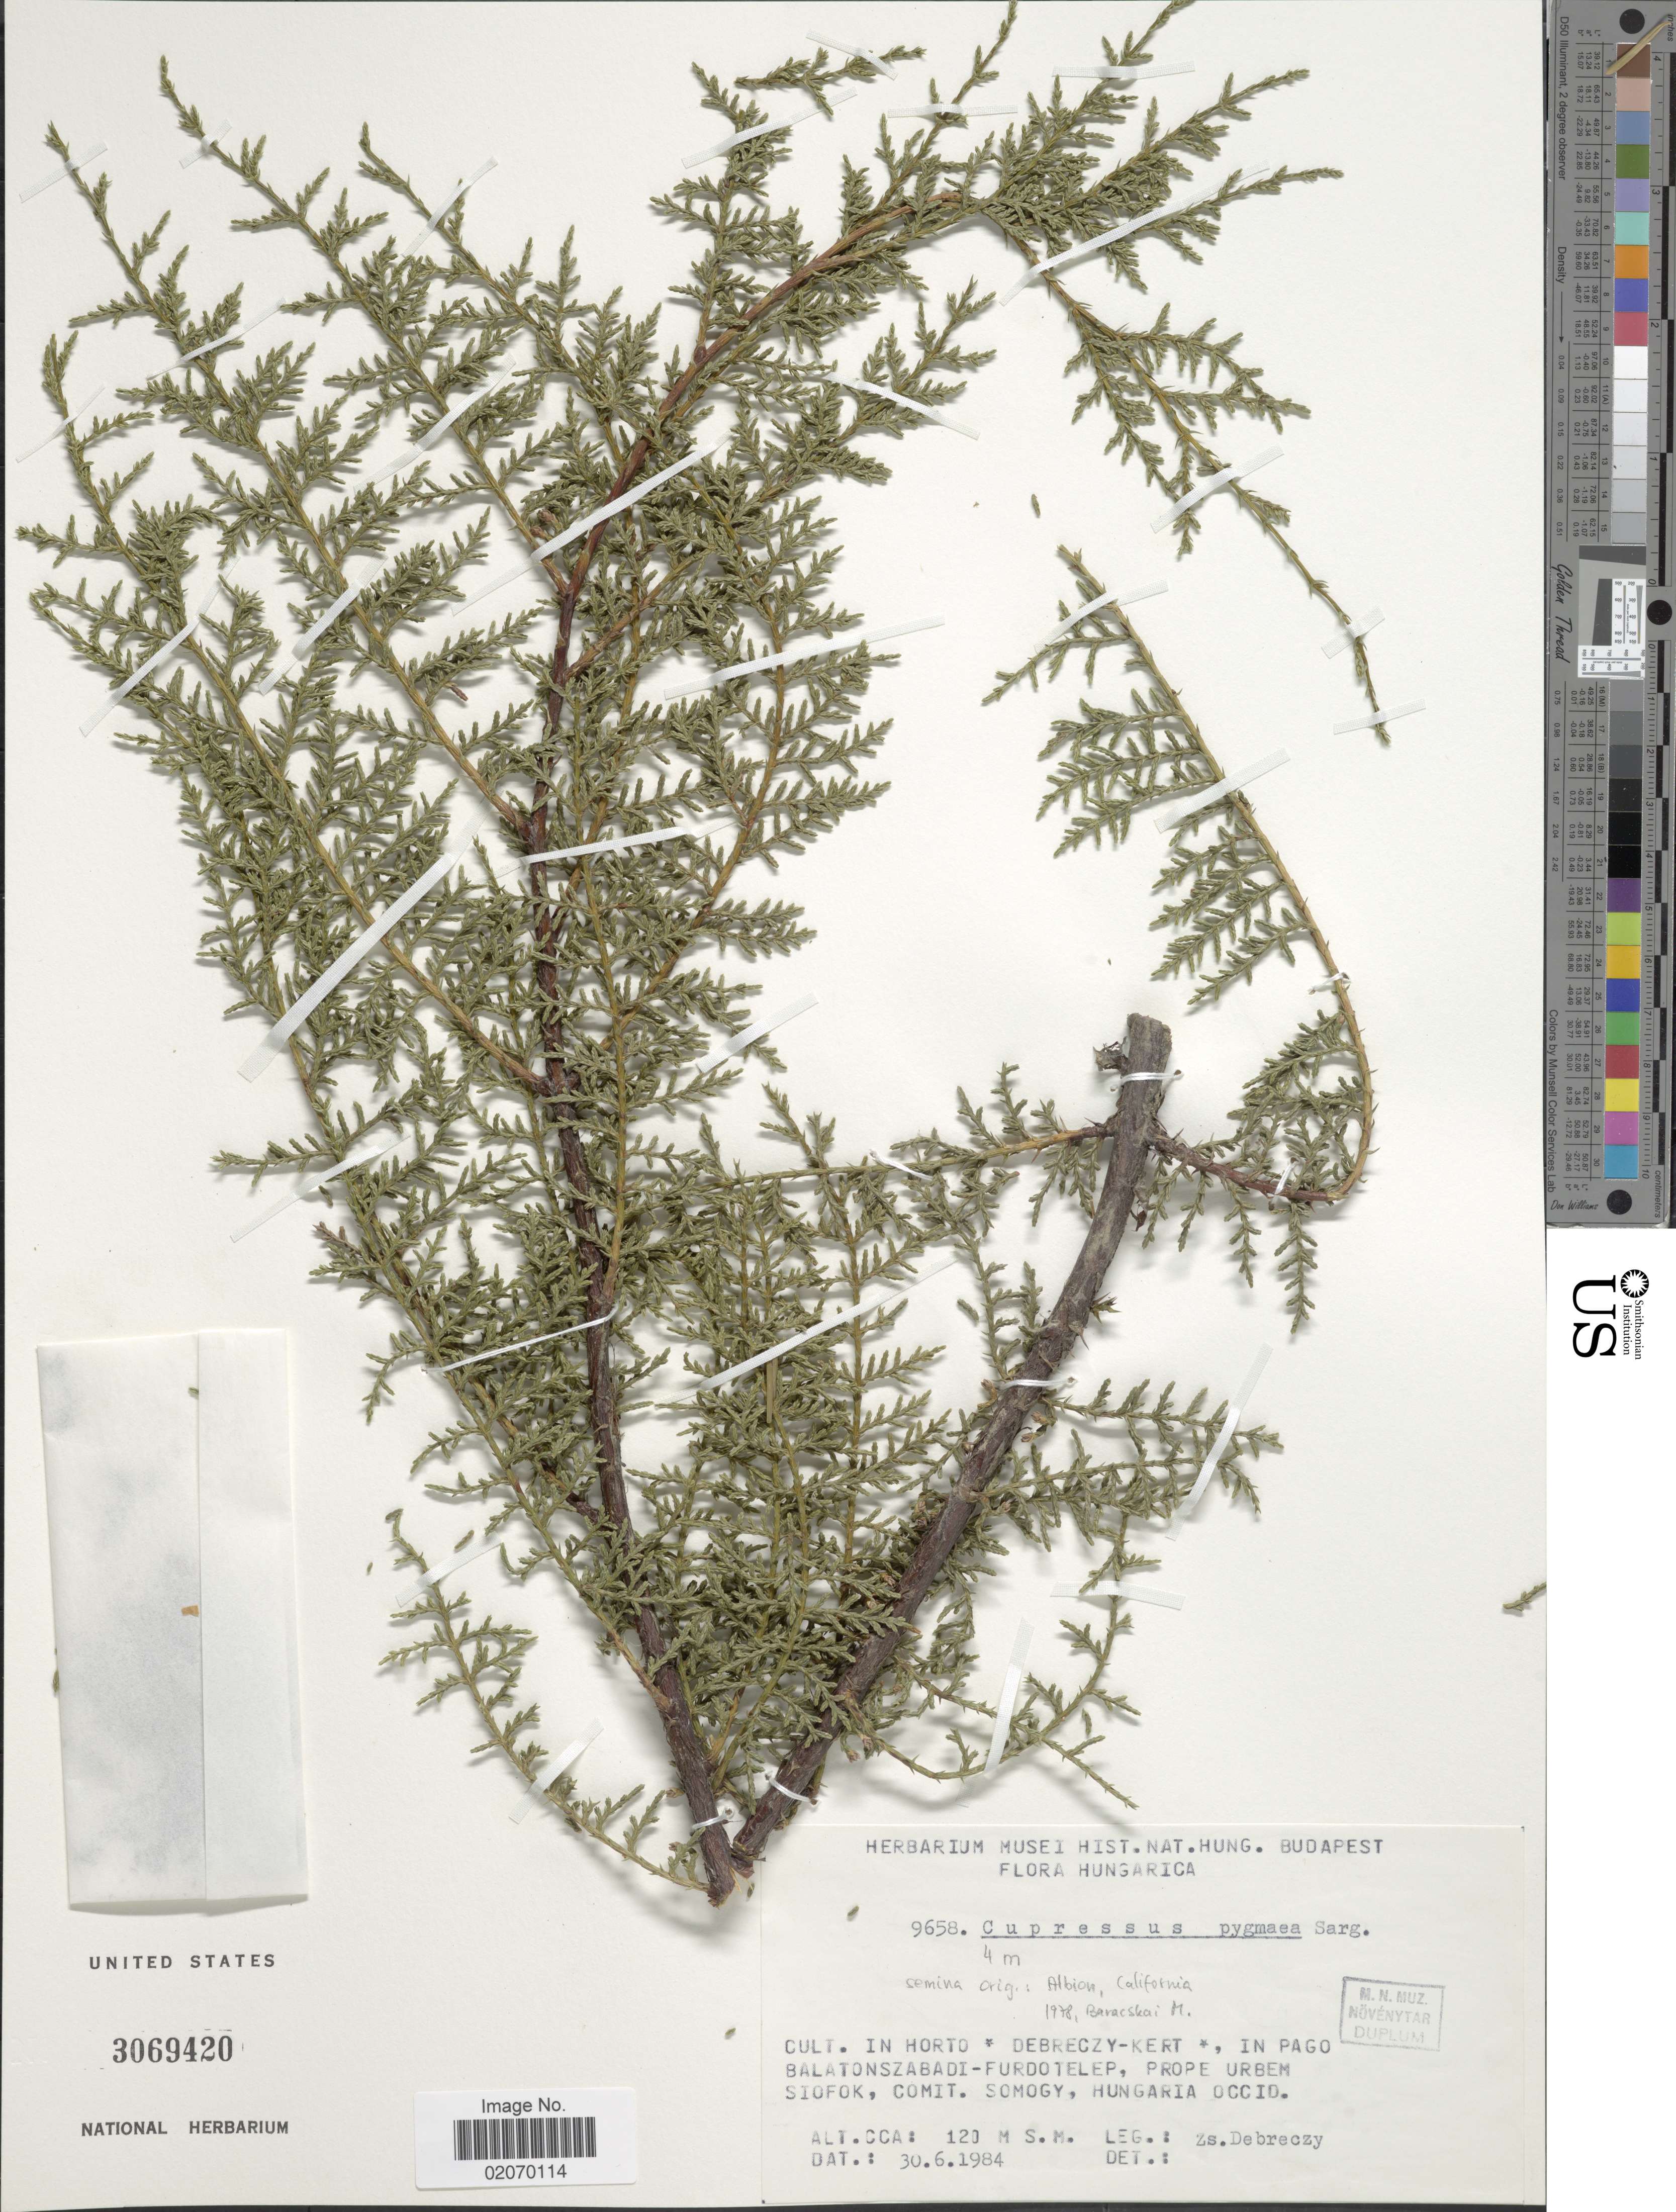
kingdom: Plantae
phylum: Tracheophyta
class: Pinopsida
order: Pinales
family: Cupressaceae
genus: Hesperocyparis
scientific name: Hesperocyparis pygmaea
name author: (Lemmon) Bartel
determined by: (US) Smithsonian Institution - National Museum of Natural History - Department of Botany (UNITED STATES)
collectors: Z. Debreczy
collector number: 9658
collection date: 1984-06-30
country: Hungary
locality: Cult. In horto Debreczy kert, in pago Balatonszabadi-Furdotelep, prope urbem siofok, comit. Somogy, Hungaria Occid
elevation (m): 120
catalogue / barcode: US 3069420